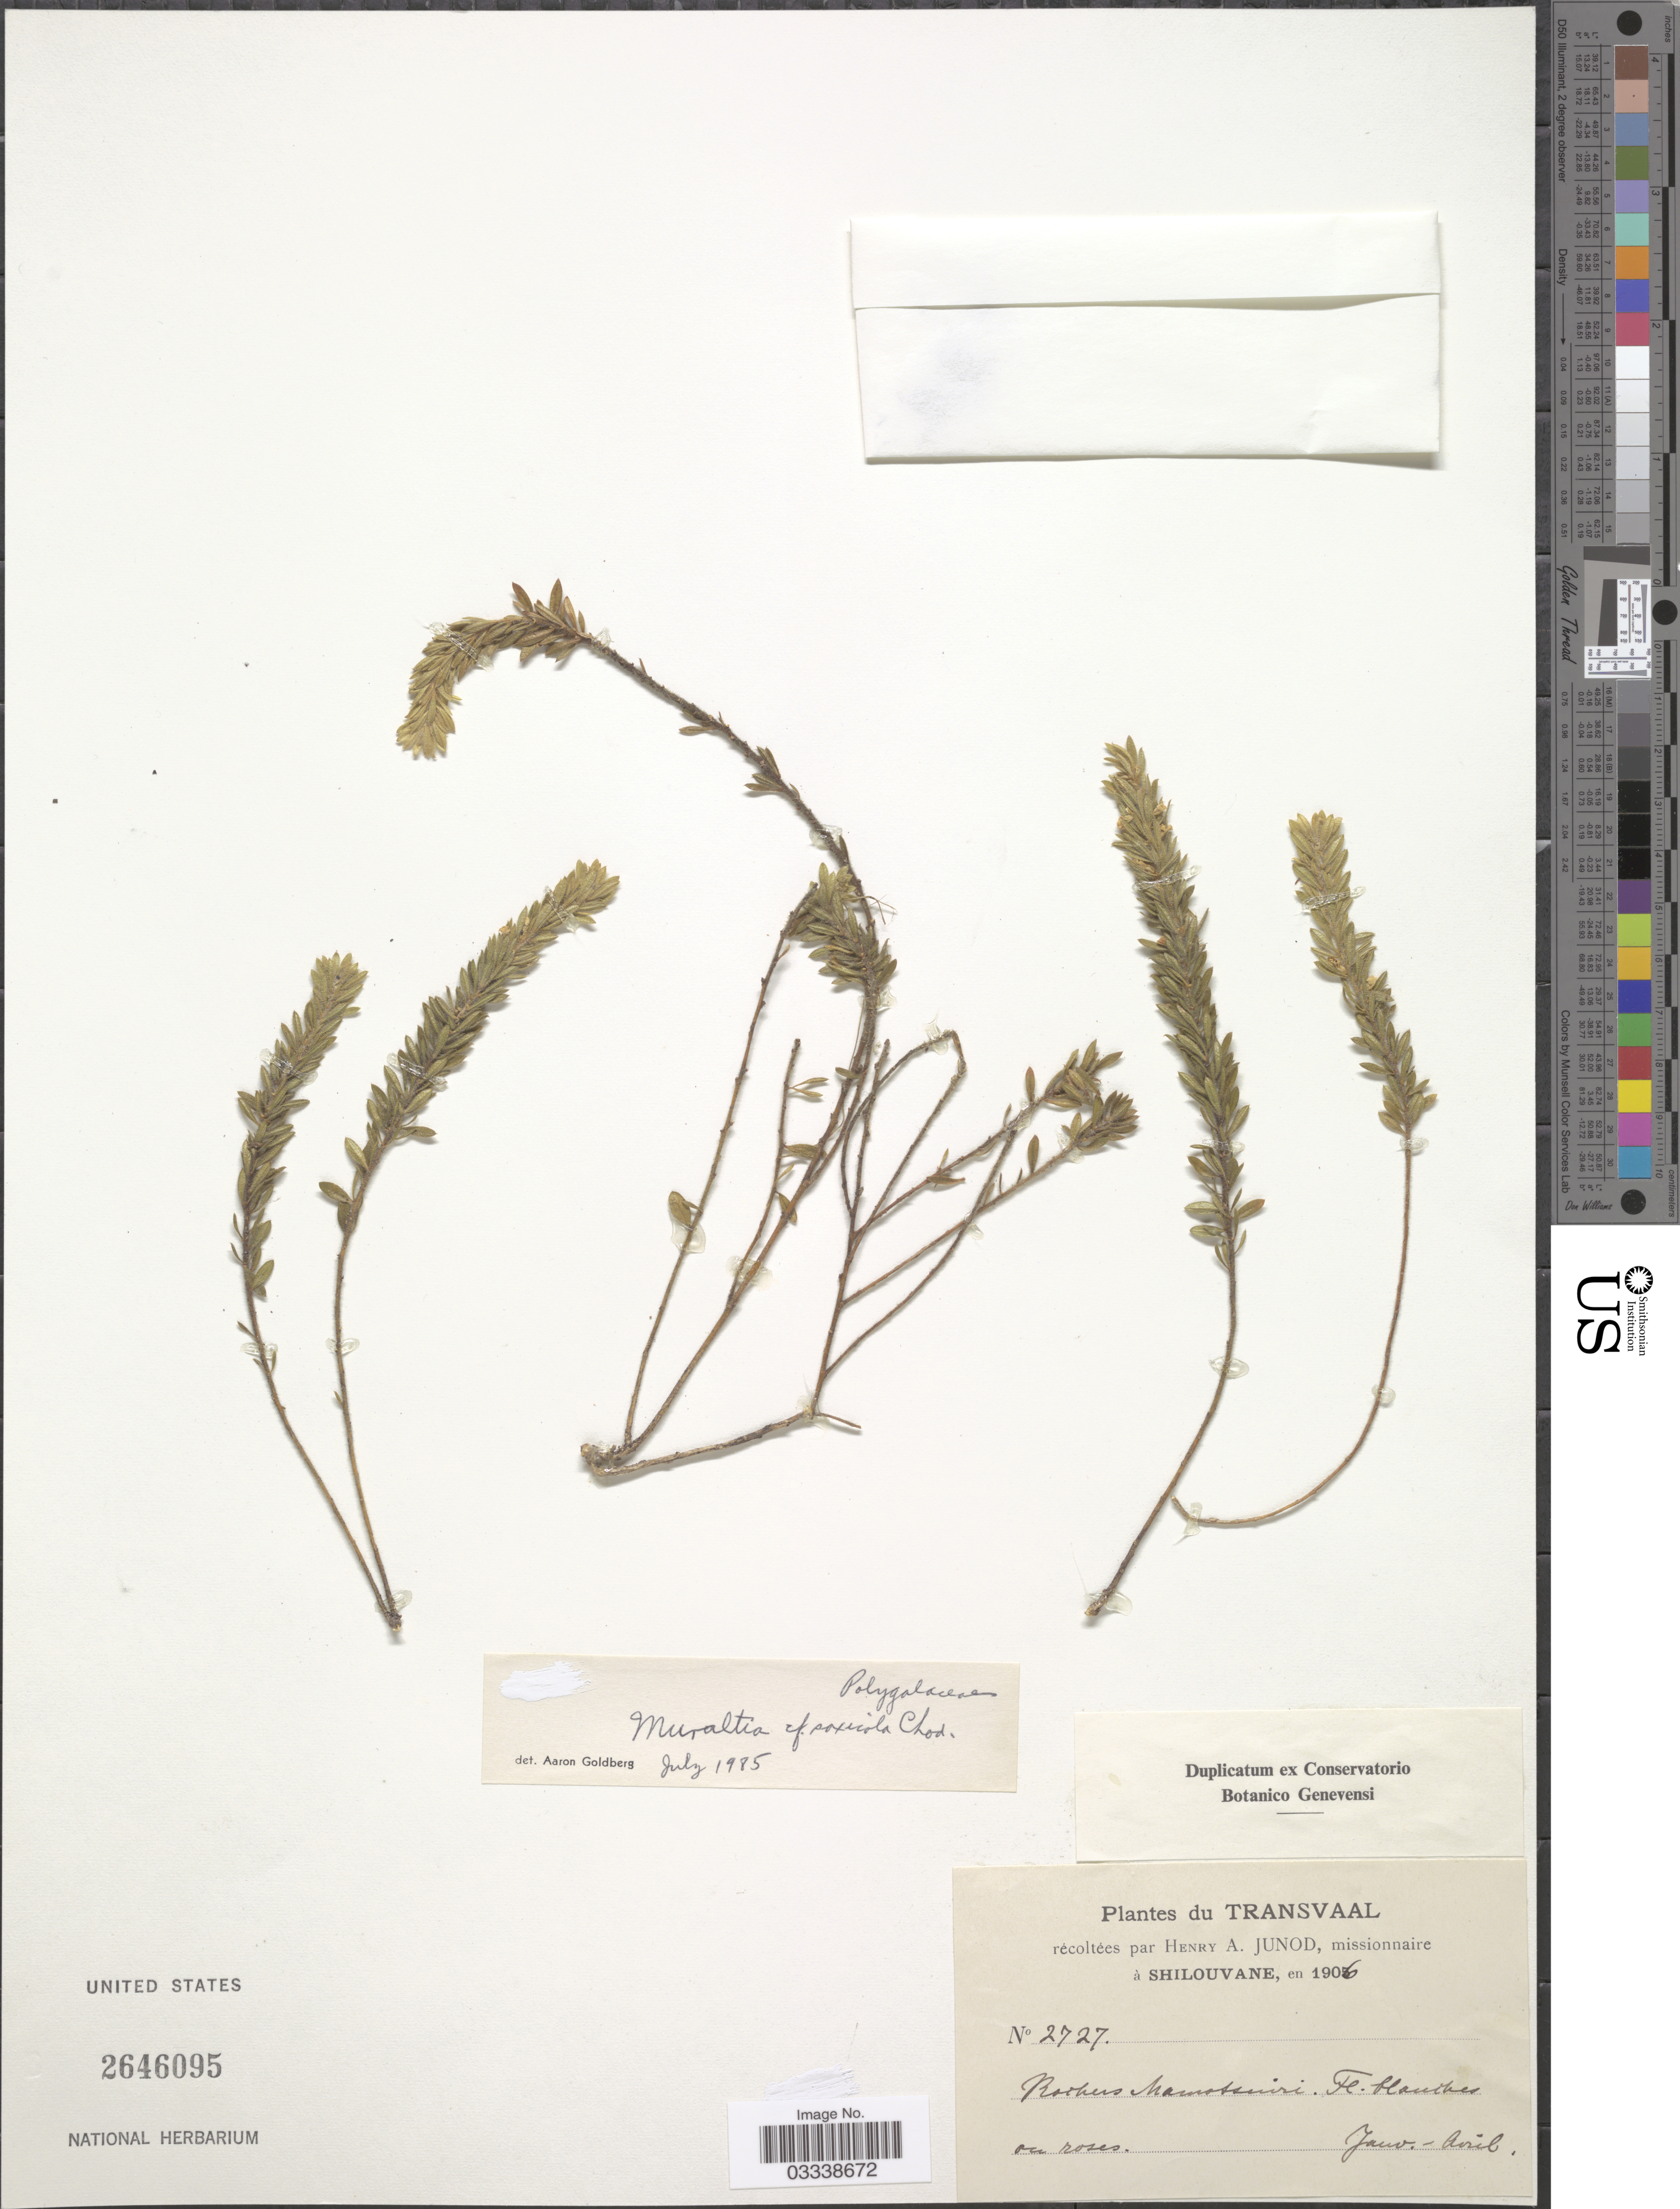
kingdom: Plantae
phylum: Tracheophyta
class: Magnoliopsida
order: Fabales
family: Polygalaceae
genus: Muraltia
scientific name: Muraltia saxicola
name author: Chodat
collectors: H. Junod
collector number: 2727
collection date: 1906-01/1906-04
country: South Africa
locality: Transvaal.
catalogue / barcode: US 2646095